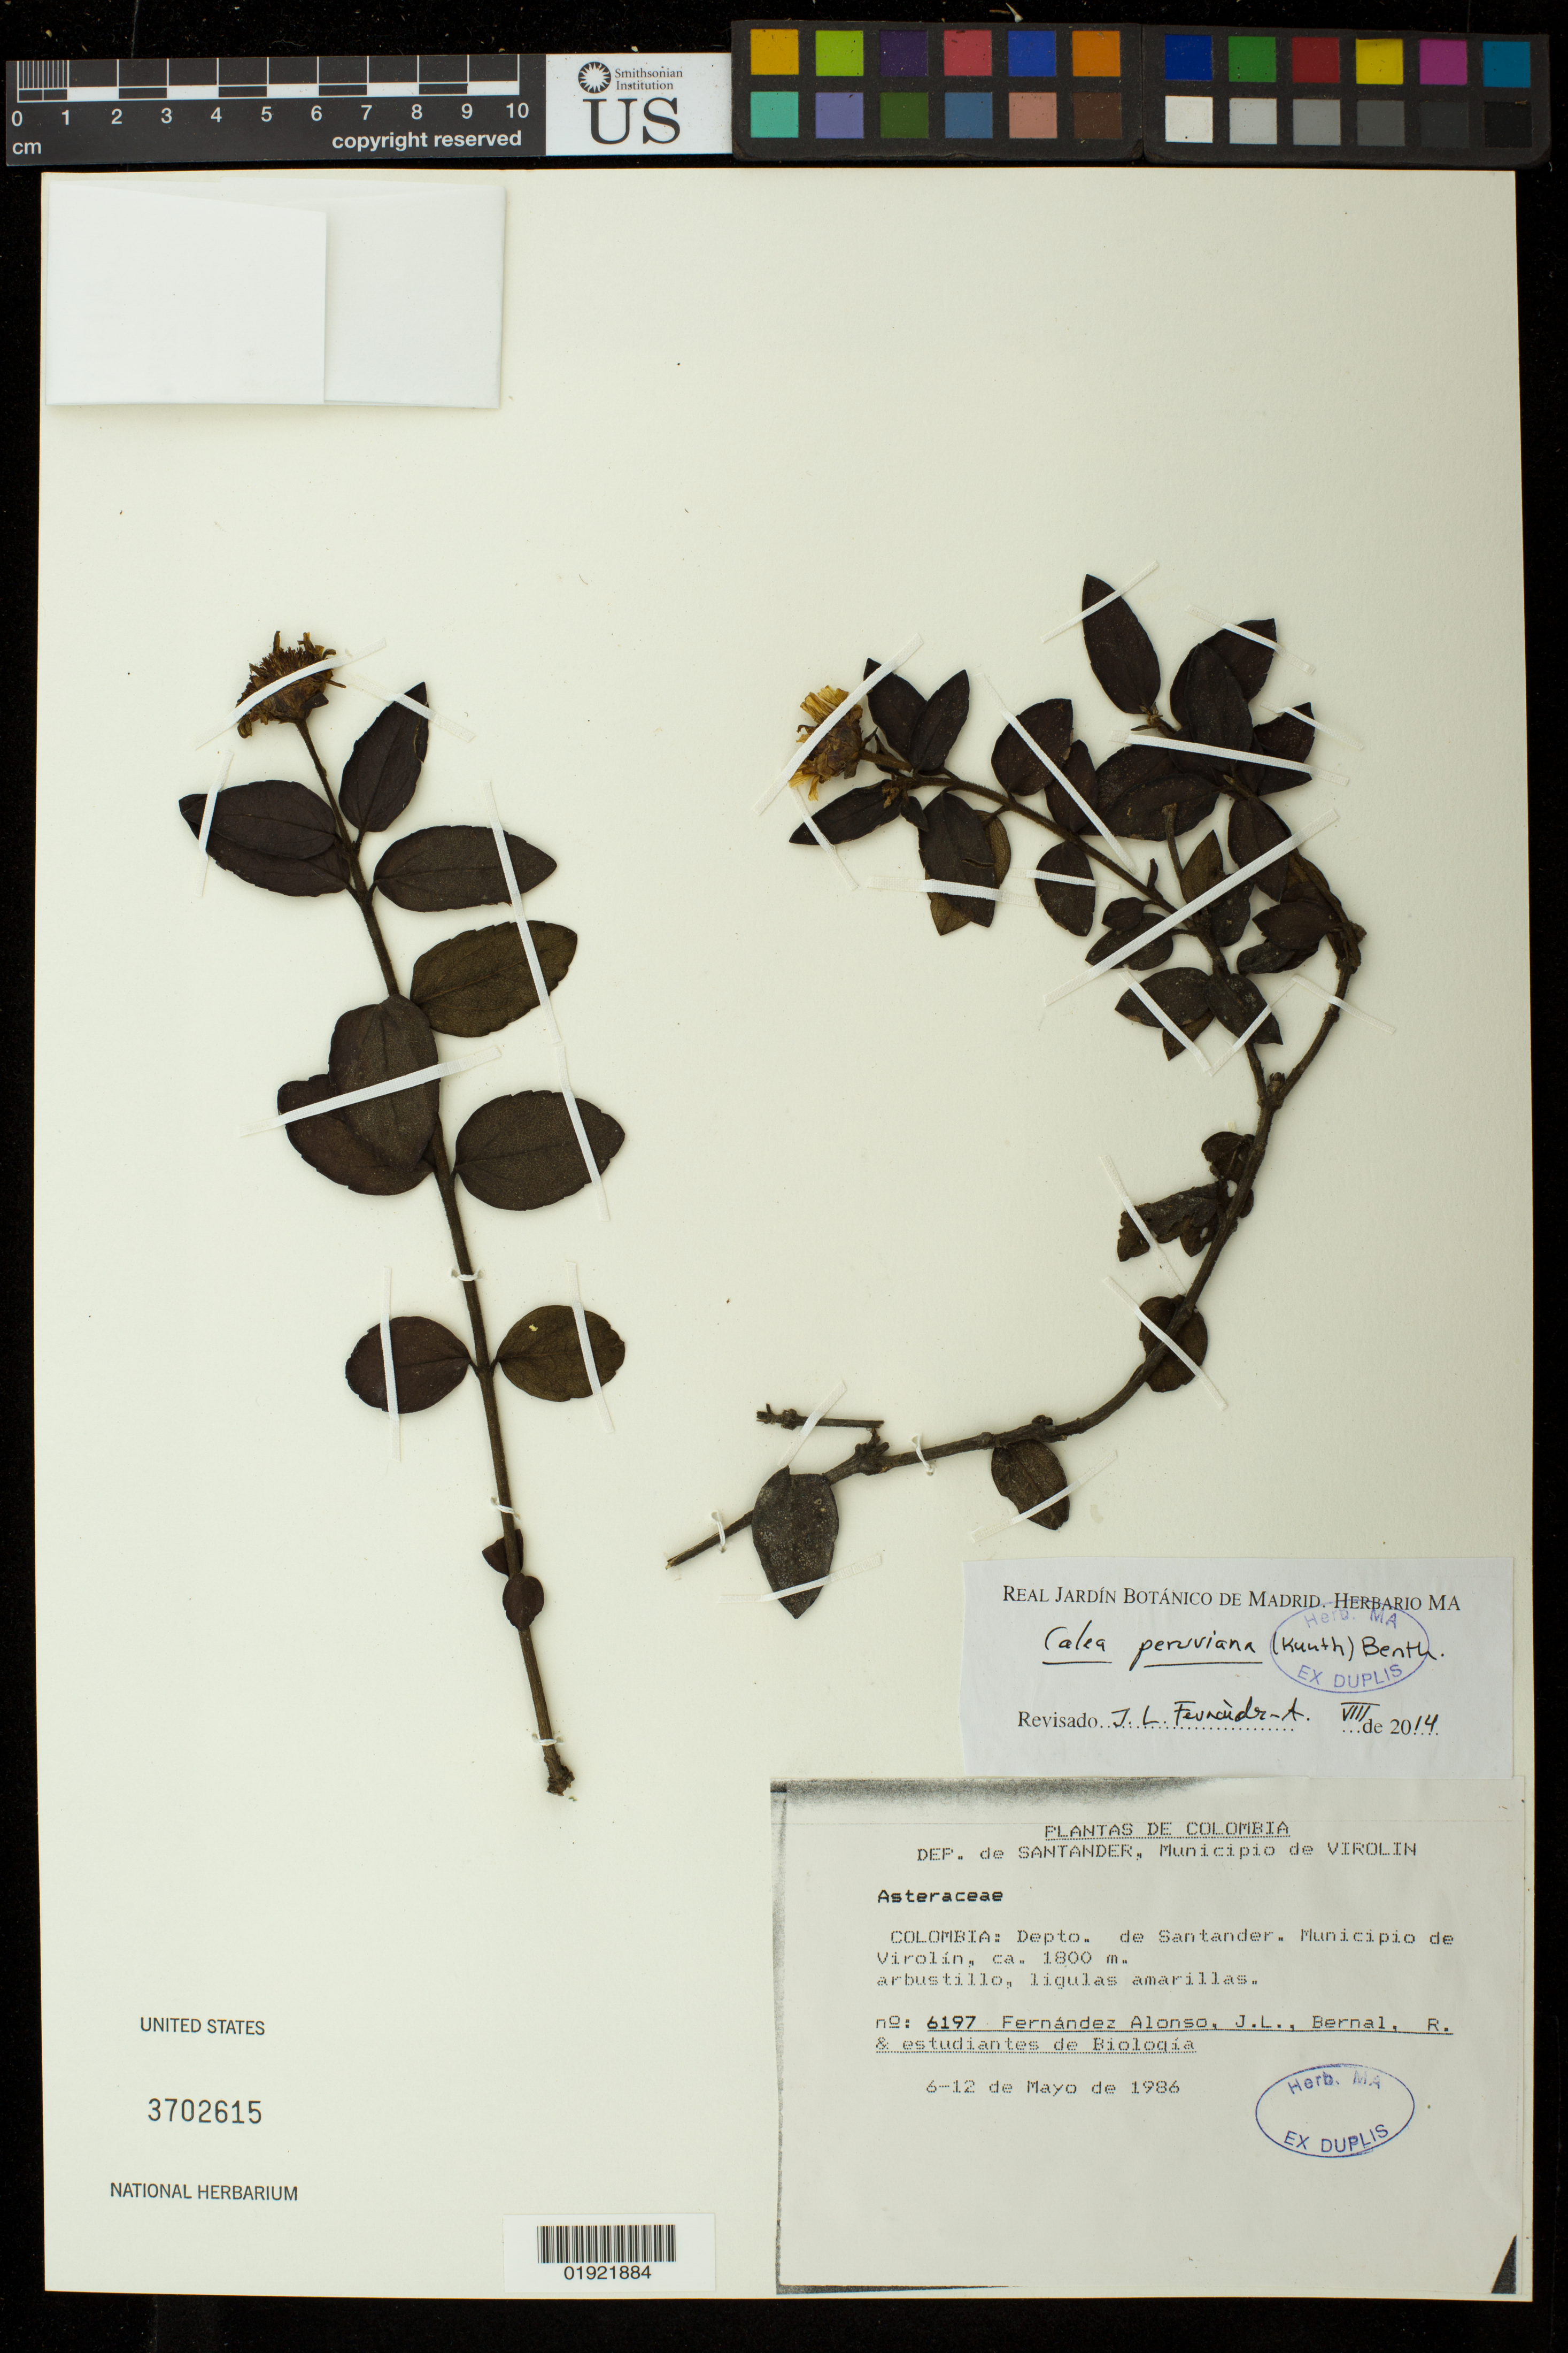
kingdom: Plantae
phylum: Tracheophyta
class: Magnoliopsida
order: Asterales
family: Asteraceae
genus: Calea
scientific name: Calea peruviana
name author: (Kunth) Benth.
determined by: Fernández-Alonso, J. L.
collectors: J. L. Fernández-Alonso & R. Bernal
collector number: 6197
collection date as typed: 6-12 de Mayo de 1986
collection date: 1986-05-06/1986-05-12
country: Colombia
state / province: Santander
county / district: Virolin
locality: Municipio de Virolin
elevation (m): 1800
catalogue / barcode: US 3702615